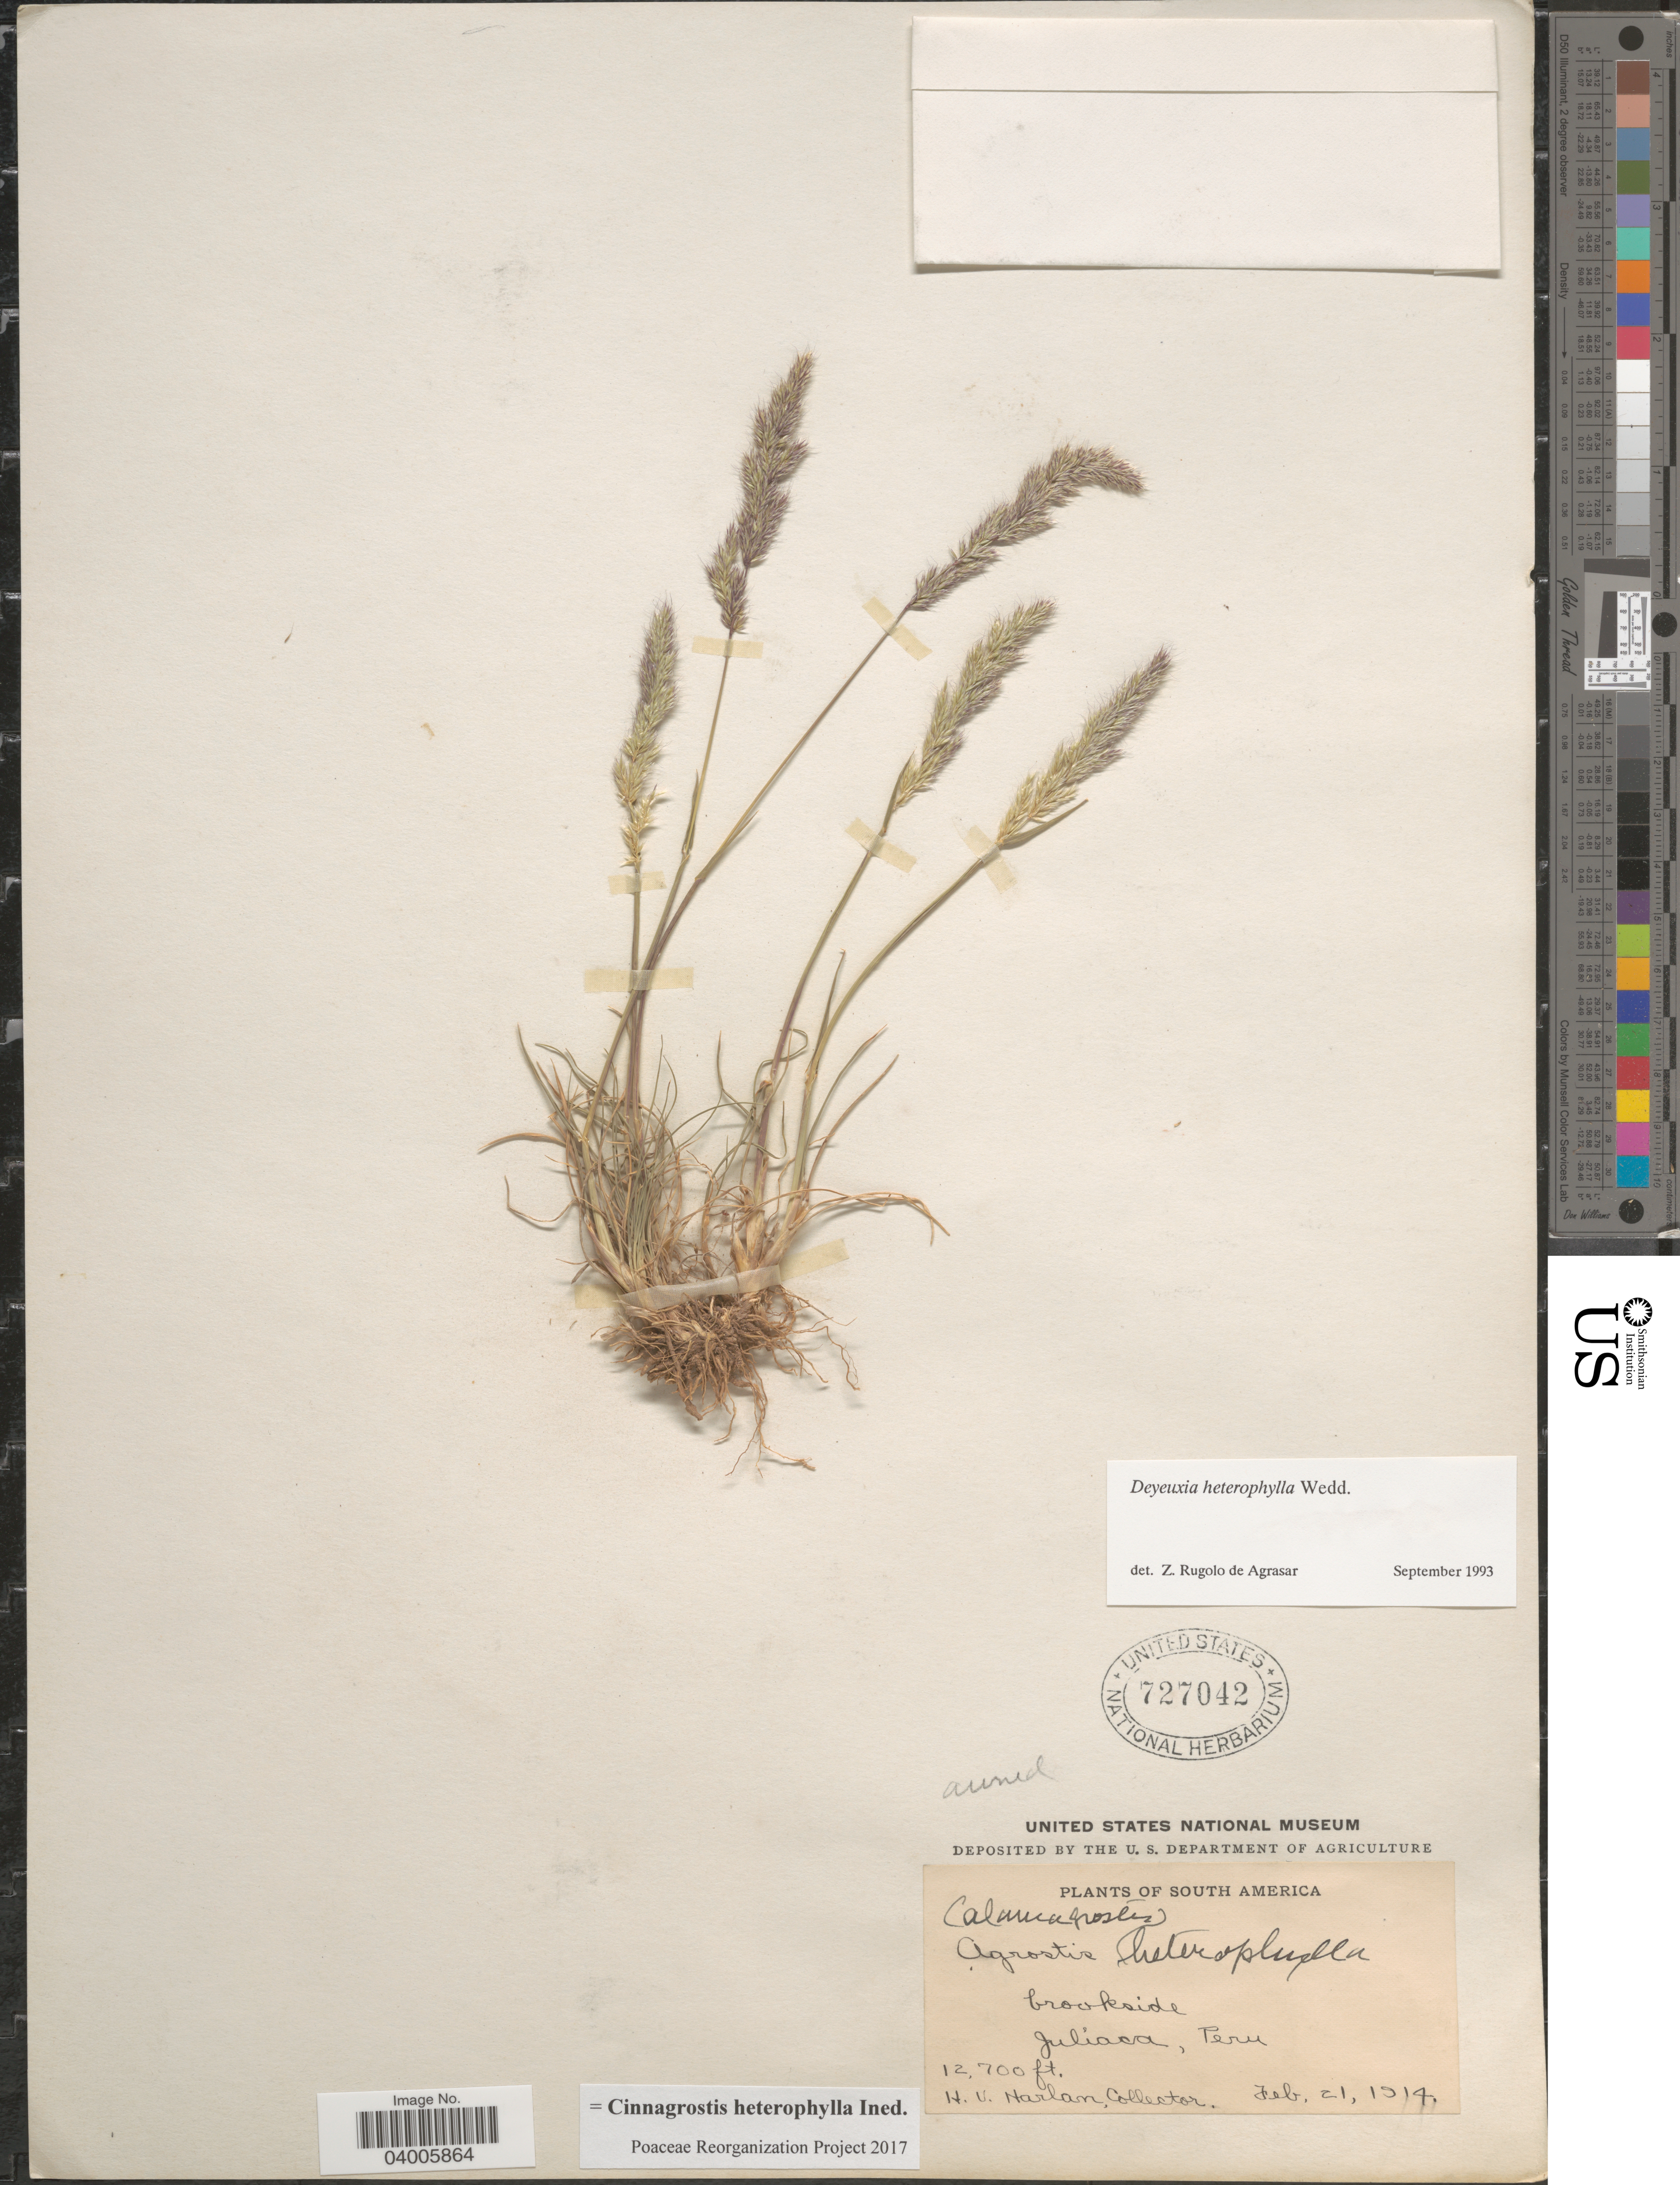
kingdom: Plantae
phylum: Tracheophyta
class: Liliopsida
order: Poales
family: Poaceae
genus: Cinnagrostis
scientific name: Cinnagrostis heterophylla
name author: (Wedd.) P.M. Peterson et al.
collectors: H. Harlan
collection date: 1914-02-21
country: Peru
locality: Juliaca.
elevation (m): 3871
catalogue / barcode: US 727042